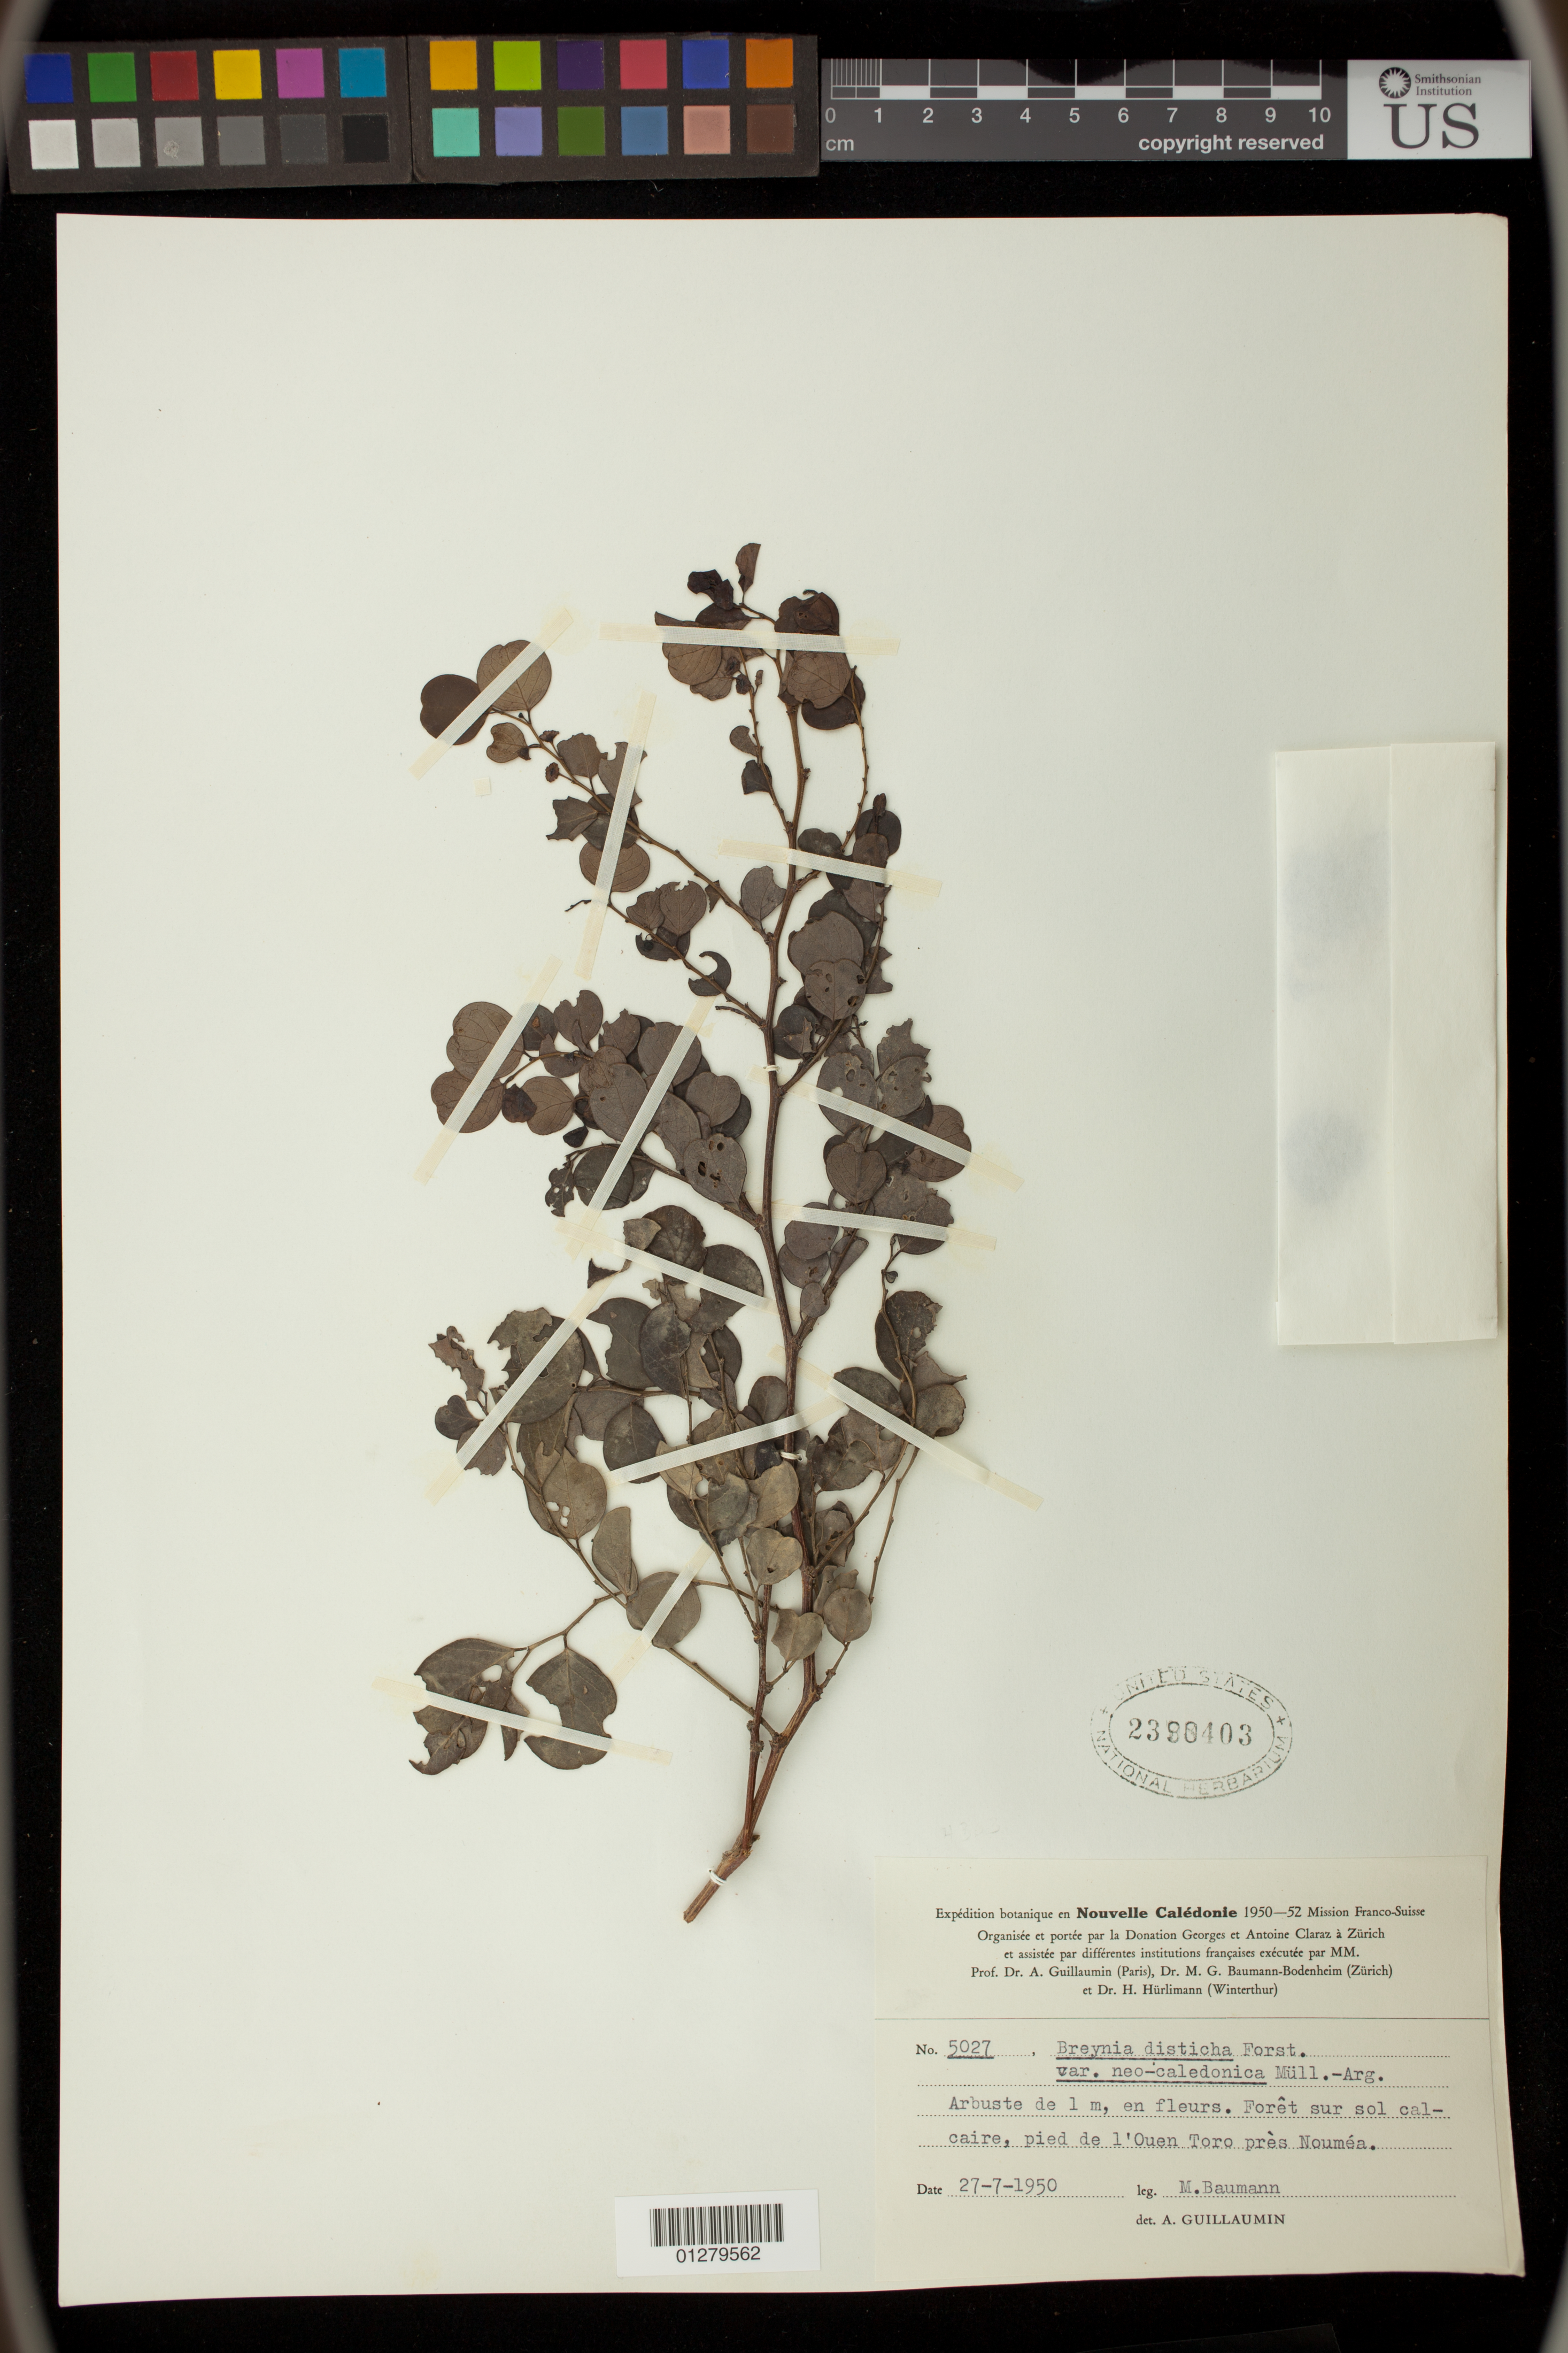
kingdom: Plantae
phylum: Tracheophyta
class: Magnoliopsida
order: Malpighiales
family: Phyllanthaceae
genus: Phyllanthus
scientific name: Phyllanthus nivosus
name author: W. Bull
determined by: Wagner, W. L., (BOT), Smithsonian Institution - National Museum of Natural History (UNITED STATES)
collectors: M. Baumann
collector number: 5027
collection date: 1950-07-27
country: New Caledonia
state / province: South Province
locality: Nouvelle Caledonia: Pied de l'Ouen Toro pres Noumea.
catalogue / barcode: US 2390403